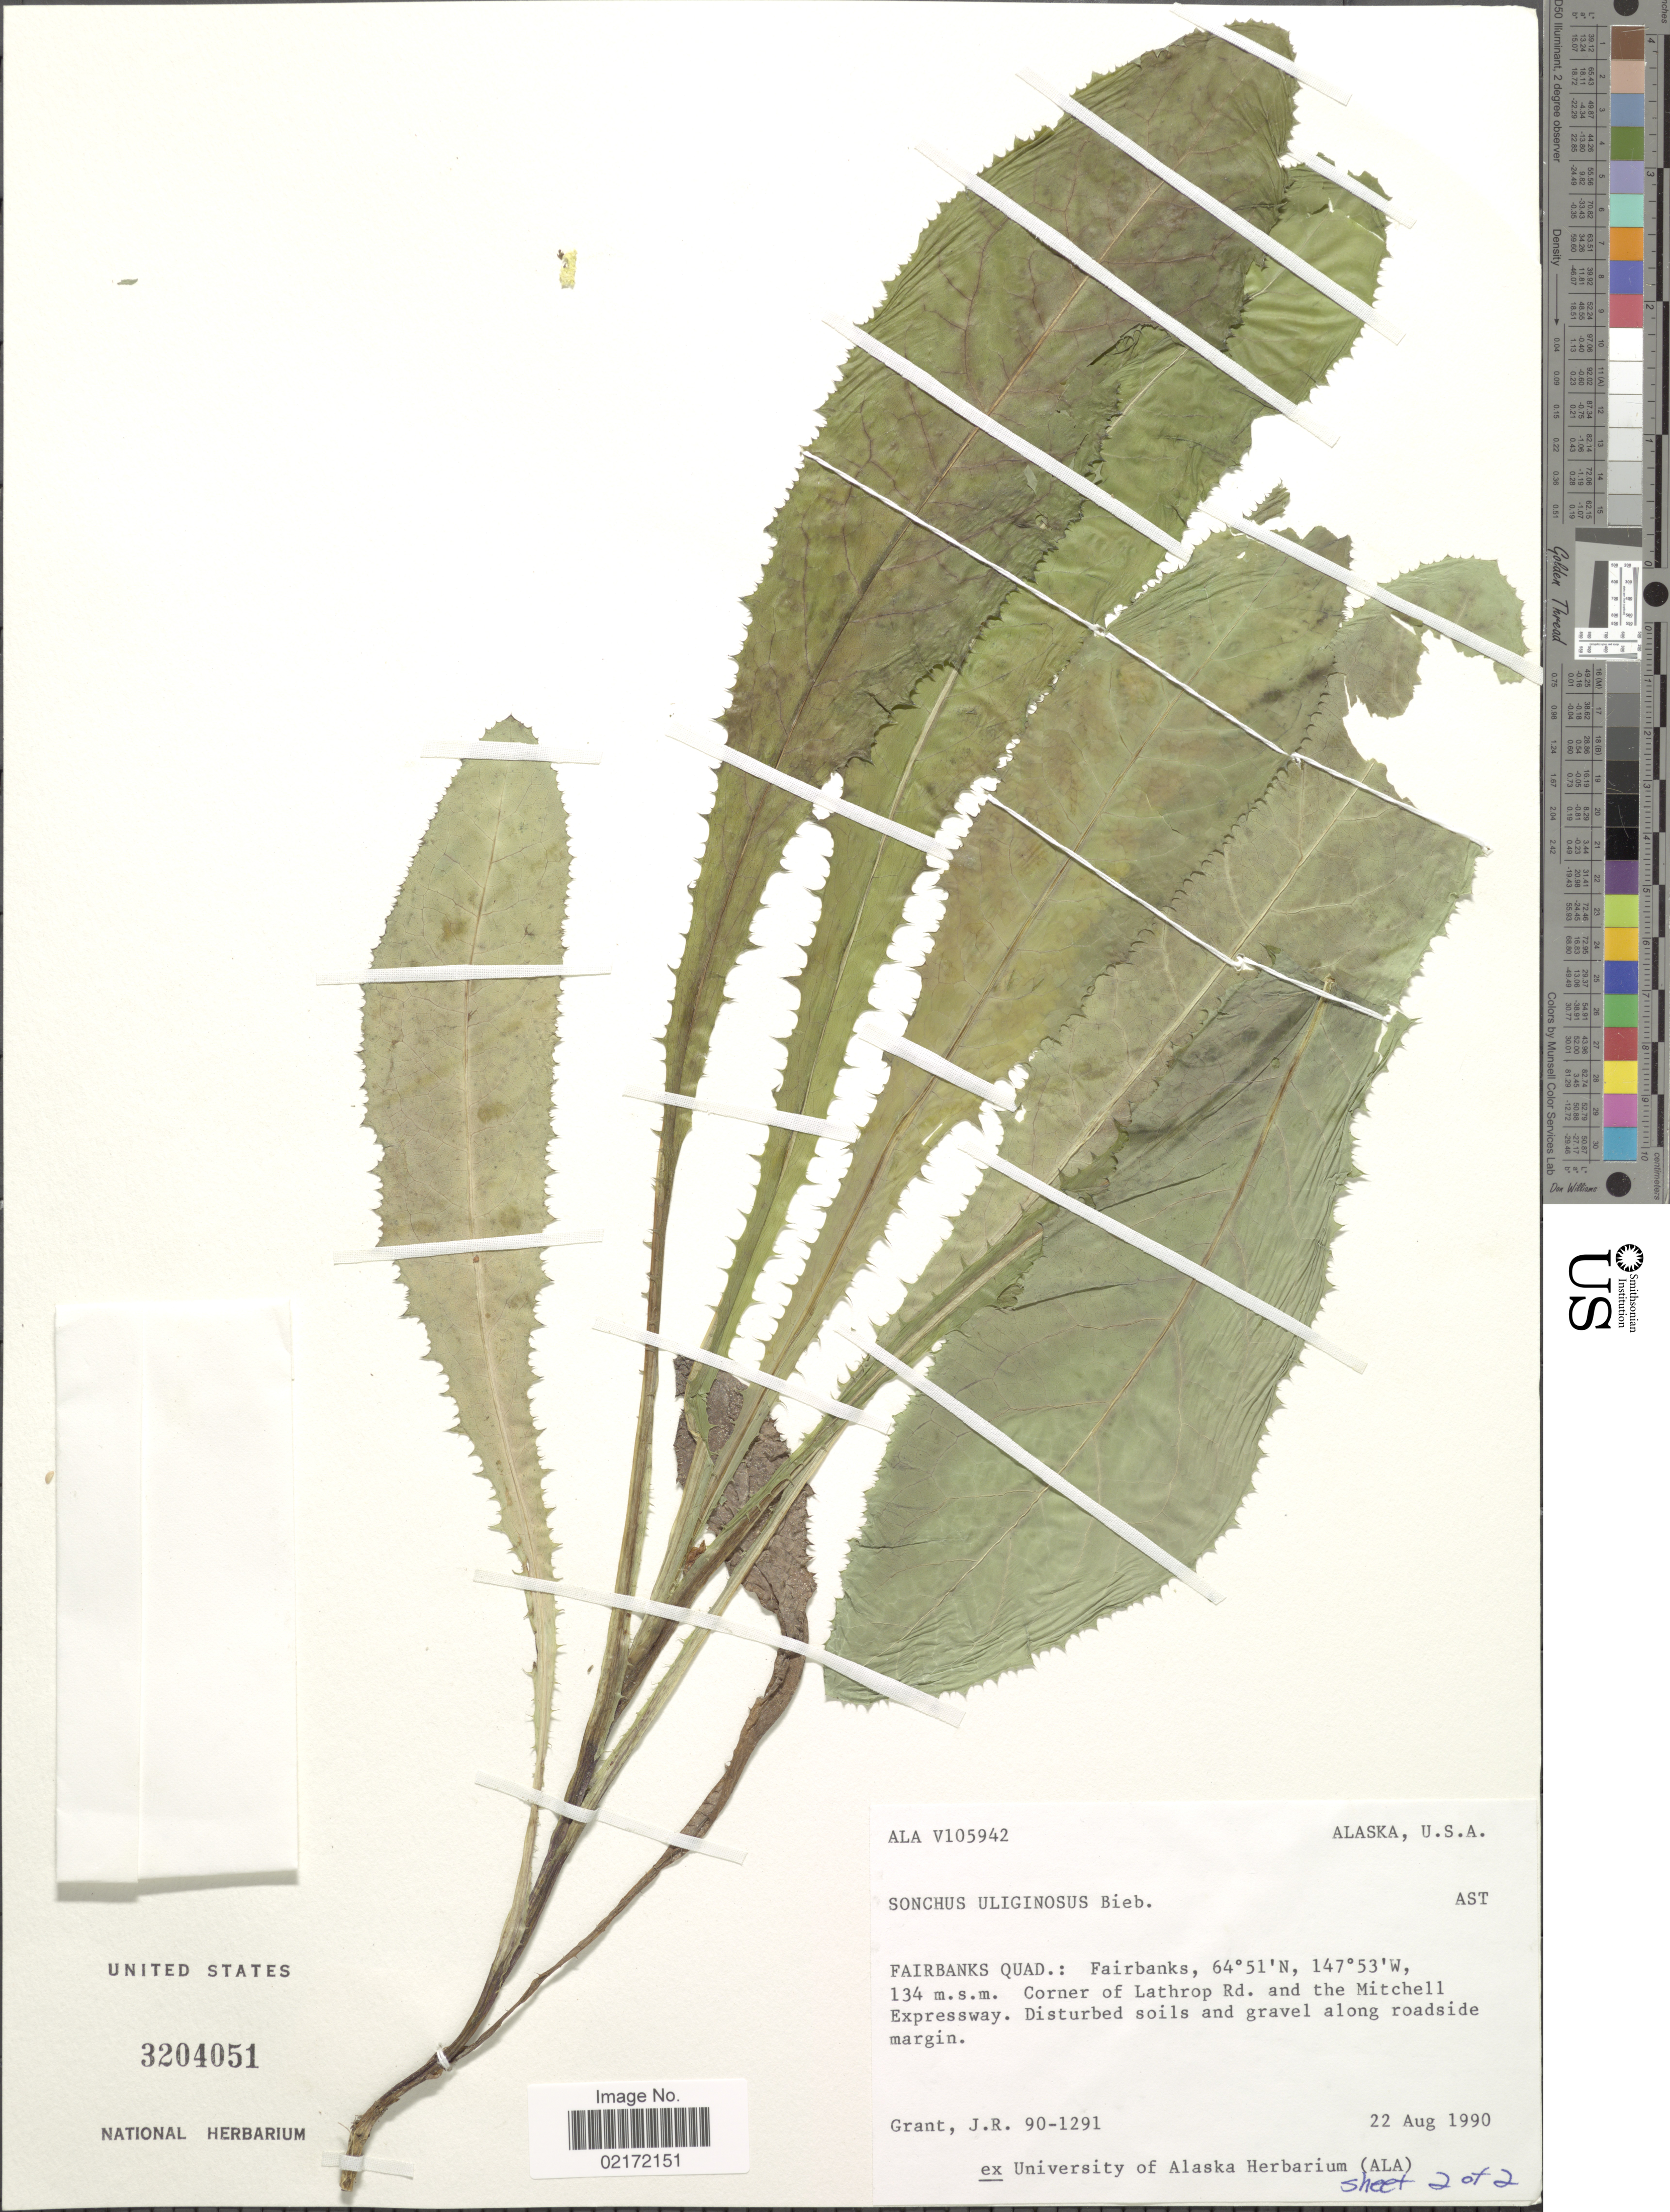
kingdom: Plantae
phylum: Tracheophyta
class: Magnoliopsida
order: Asterales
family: Asteraceae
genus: Sonchus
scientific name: Sonchus arvensis subsp. uliginosus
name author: (M. Bieb.) Nyman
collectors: J. Grant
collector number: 90-1291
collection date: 1990-08-22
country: United States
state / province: Alaska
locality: Fairbanks Quad.: Fairbanks. Corner of Lathrop Rd. and the Mitchell Expressway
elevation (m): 134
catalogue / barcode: US 3204051